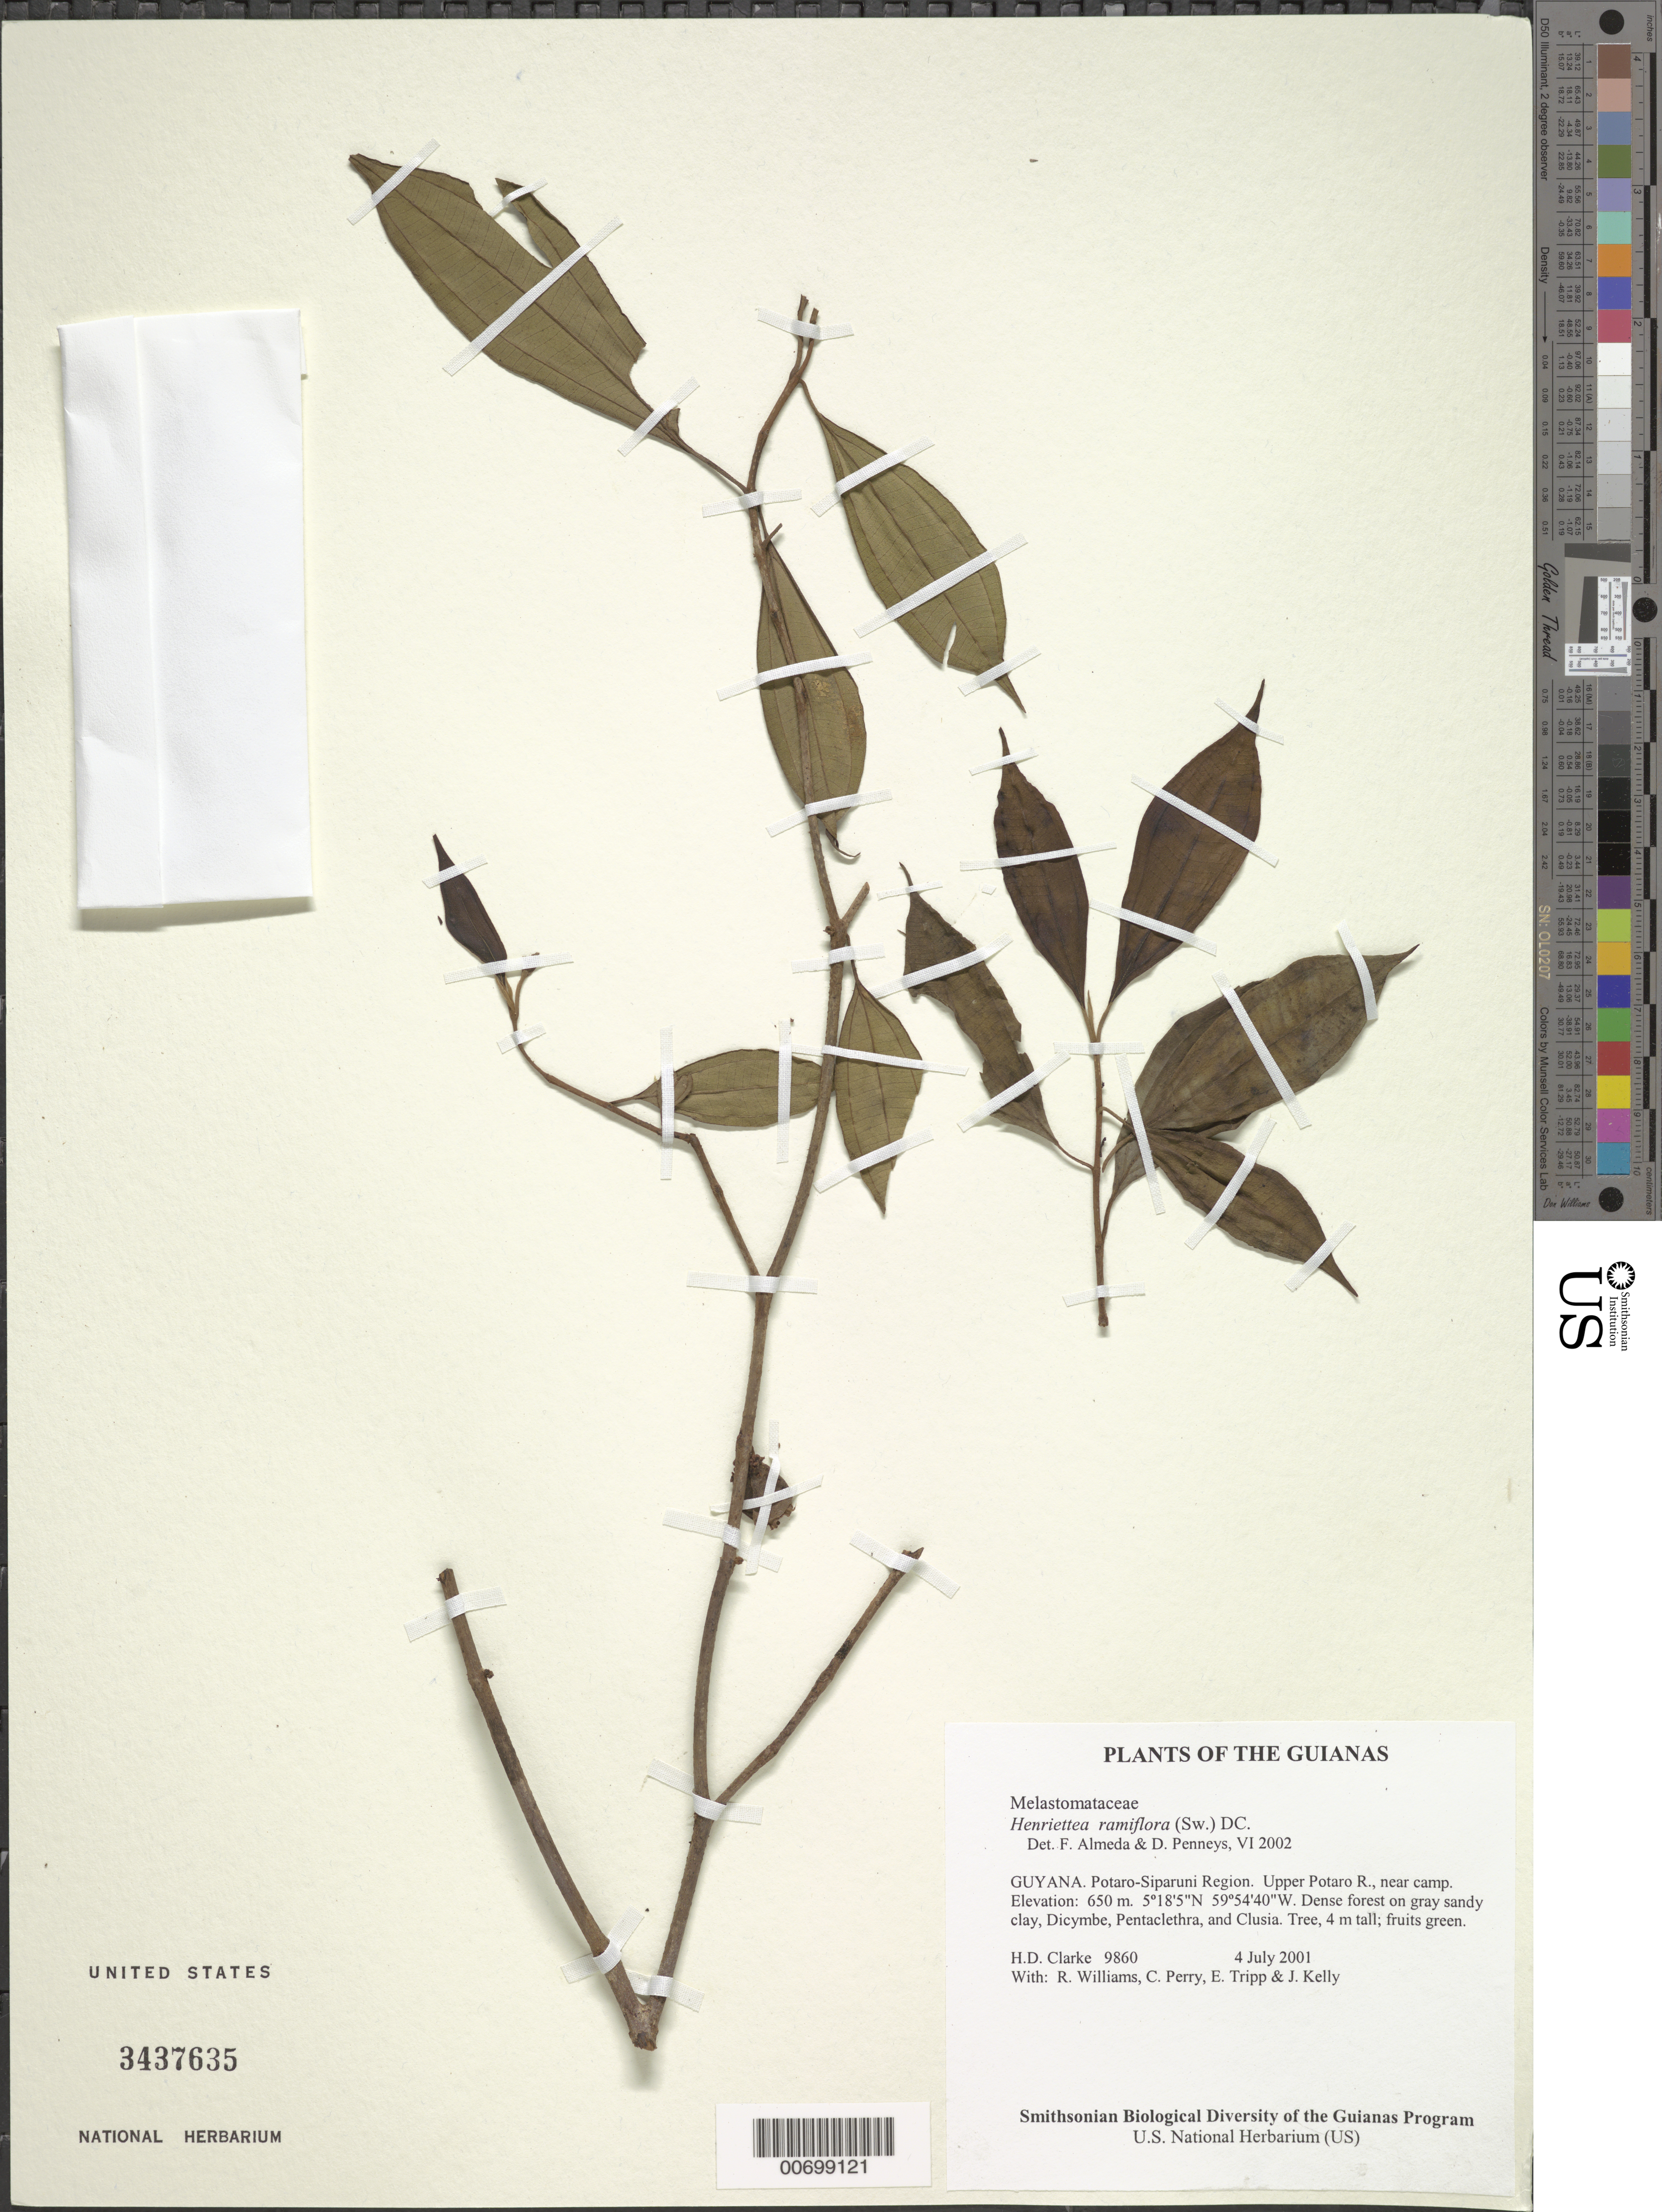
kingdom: Plantae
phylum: Tracheophyta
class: Magnoliopsida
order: Myrtales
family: Melastomataceae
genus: Henriettea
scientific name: Henriettea ramiflora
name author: (Sw.) DC.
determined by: Almeda, F.; Penneys, D. S.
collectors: H. D. Clarke, R. Williams, C. Perry, E. Tripp & J. Kelly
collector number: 9860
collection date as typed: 4 July 2001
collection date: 2001-07-04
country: Guyana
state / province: Potaro-Siparuni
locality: Upper Potaro R., near camp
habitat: Dense forest on gray sandy clay, Dicymbe, Pentaclethra, and Clusia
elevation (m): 650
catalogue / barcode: US 3437635